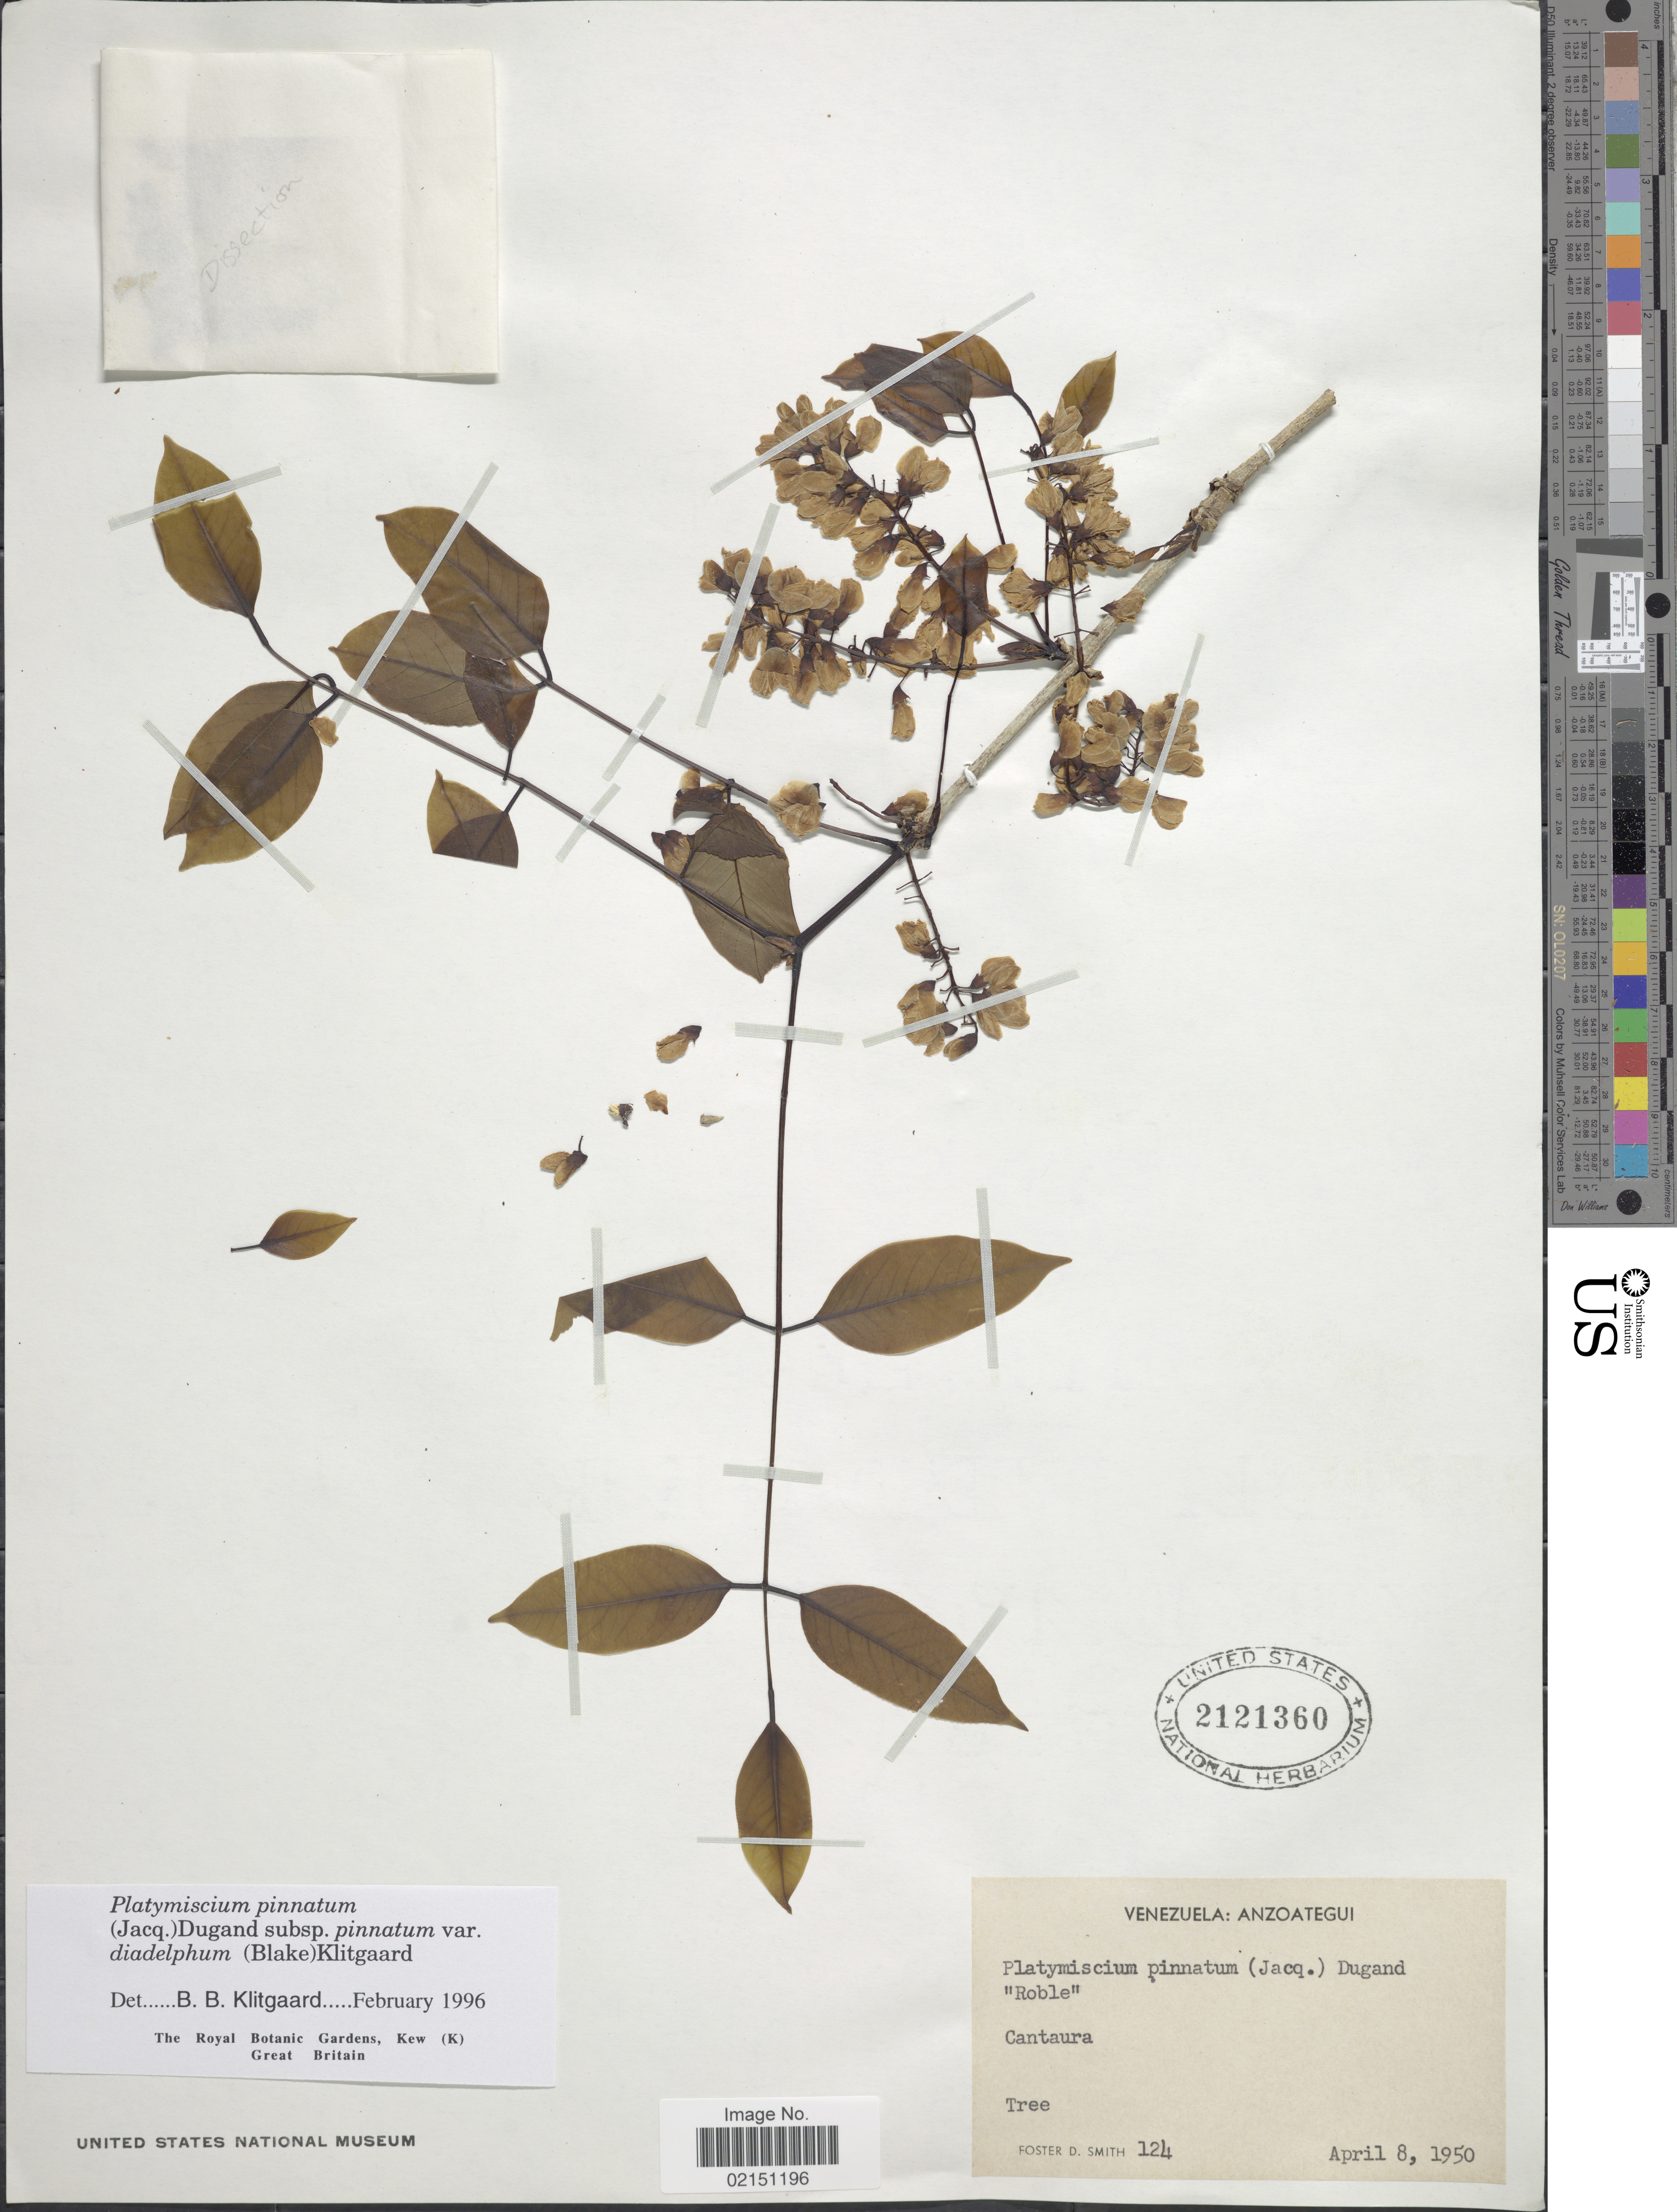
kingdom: Plantae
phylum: Tracheophyta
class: Magnoliopsida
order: Fabales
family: Fabaceae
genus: Platymiscium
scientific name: Platymiscium pinnatum var. diadelphum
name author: (S.F. Blake) Klitg.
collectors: F. Smith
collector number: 124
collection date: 1950-04-08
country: Venezuela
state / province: Anzoategui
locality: Cantaura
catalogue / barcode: US 2121360